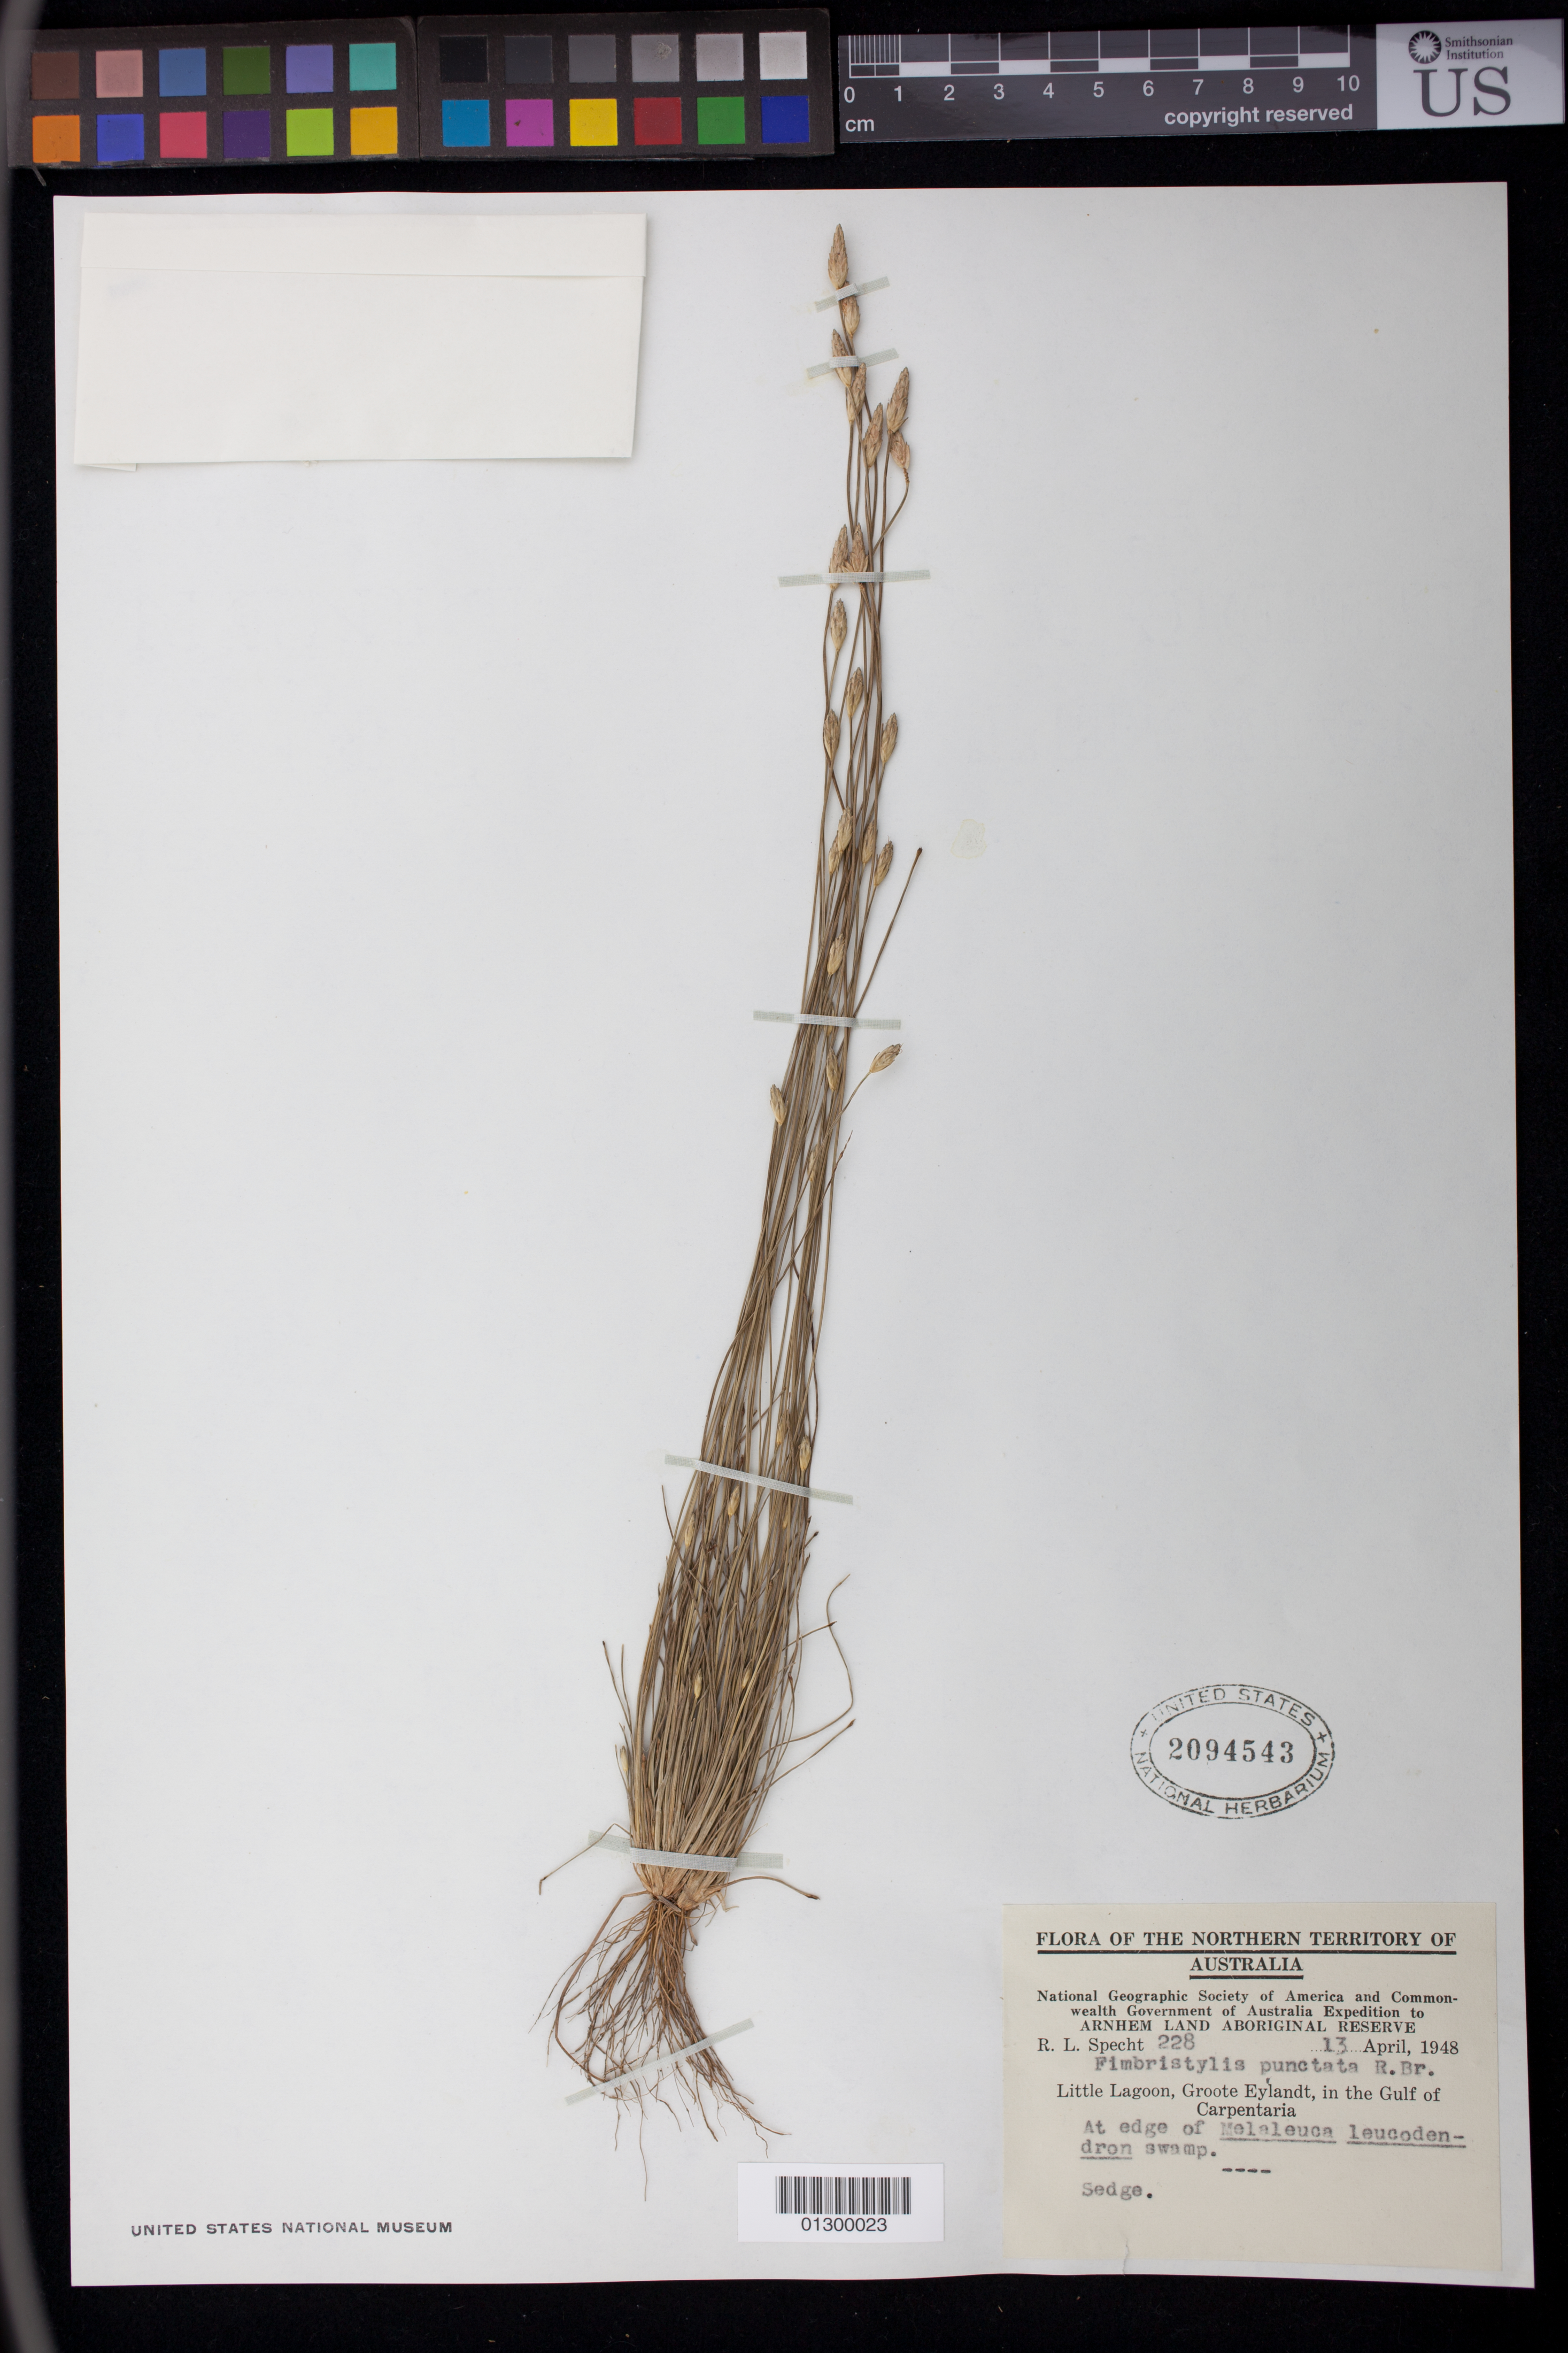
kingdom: Plantae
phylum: Tracheophyta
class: Liliopsida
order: Poales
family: Cyperaceae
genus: Fimbristylis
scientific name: Fimbristylis punctata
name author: R. Br.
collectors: R. L. Specht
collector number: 228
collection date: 1948-04-13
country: Australia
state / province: Northern Territory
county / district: East Arnhem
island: Groote Eylandt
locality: Little Lagoon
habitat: At edge of Melaleuca leucodendron swamp.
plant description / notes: Sedge.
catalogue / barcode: US 2094543